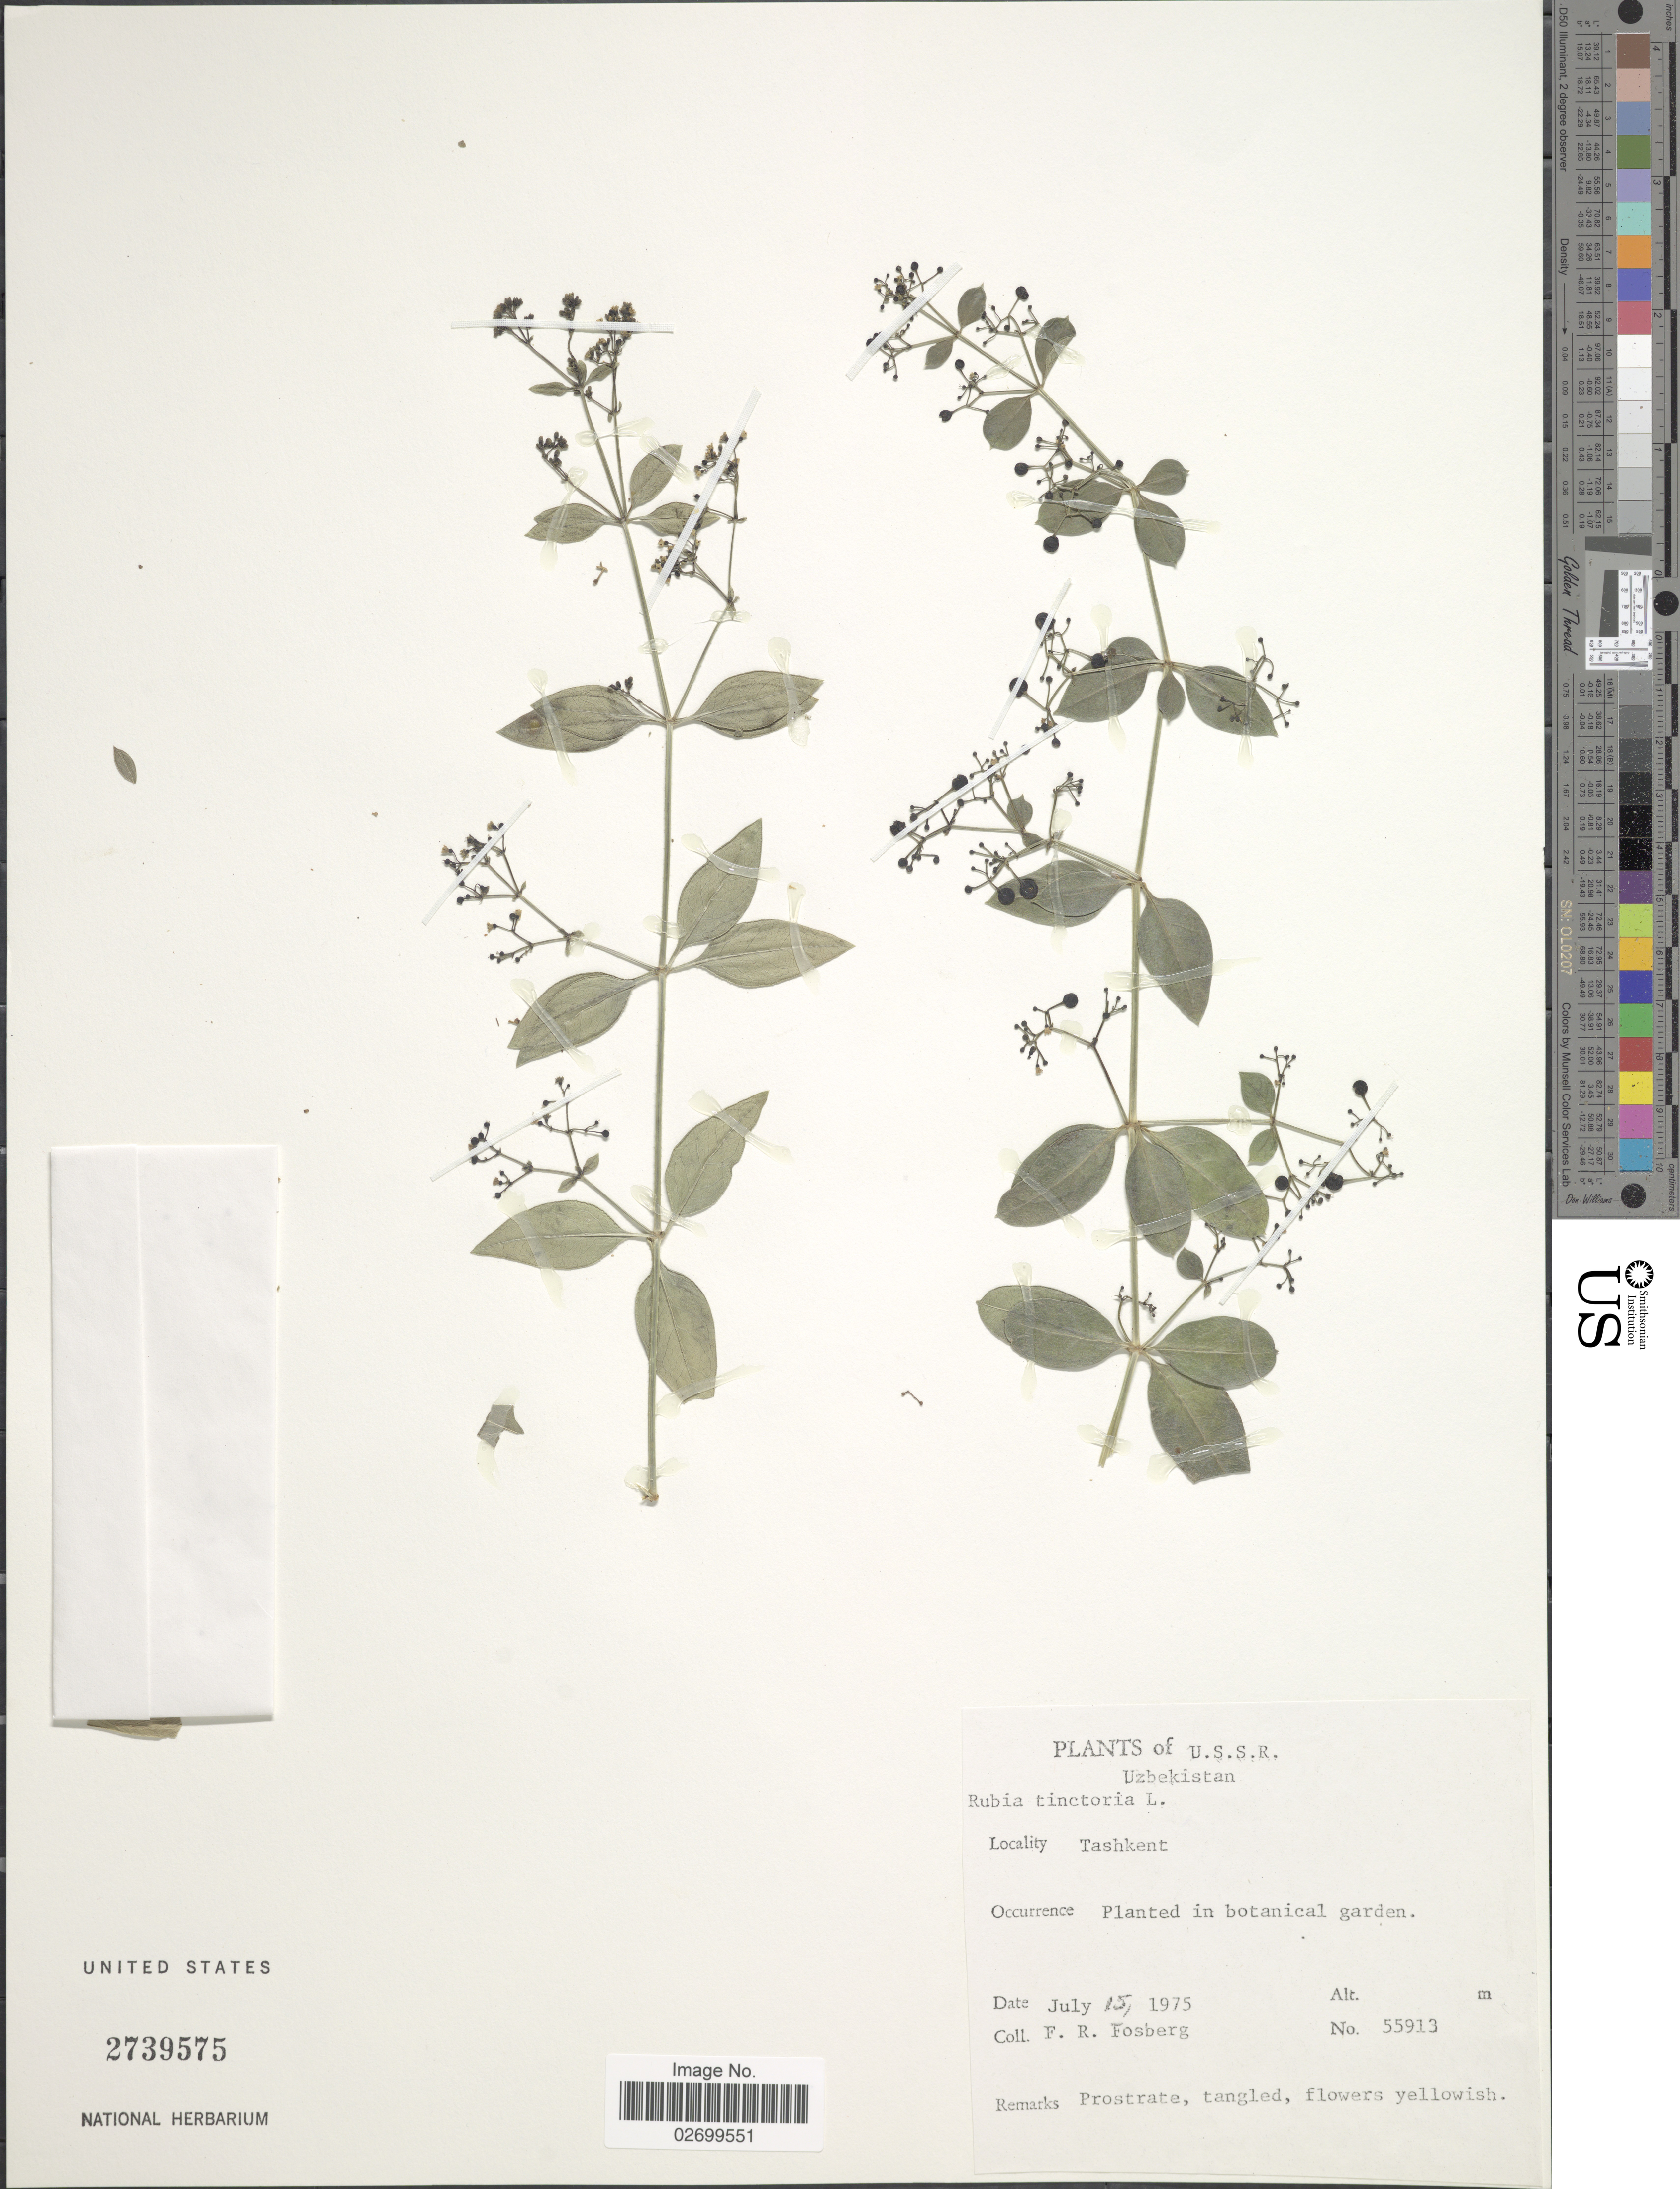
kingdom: Plantae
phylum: Tracheophyta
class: Magnoliopsida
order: Gentianales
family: Rubiaceae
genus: Rubia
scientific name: Rubia tinctorum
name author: L.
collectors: F. R. Fosberg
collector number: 55913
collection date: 1975-07-15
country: Uzbekistan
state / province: Toshkent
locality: U.S.S.R., in botanical garden.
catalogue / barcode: US 2739575